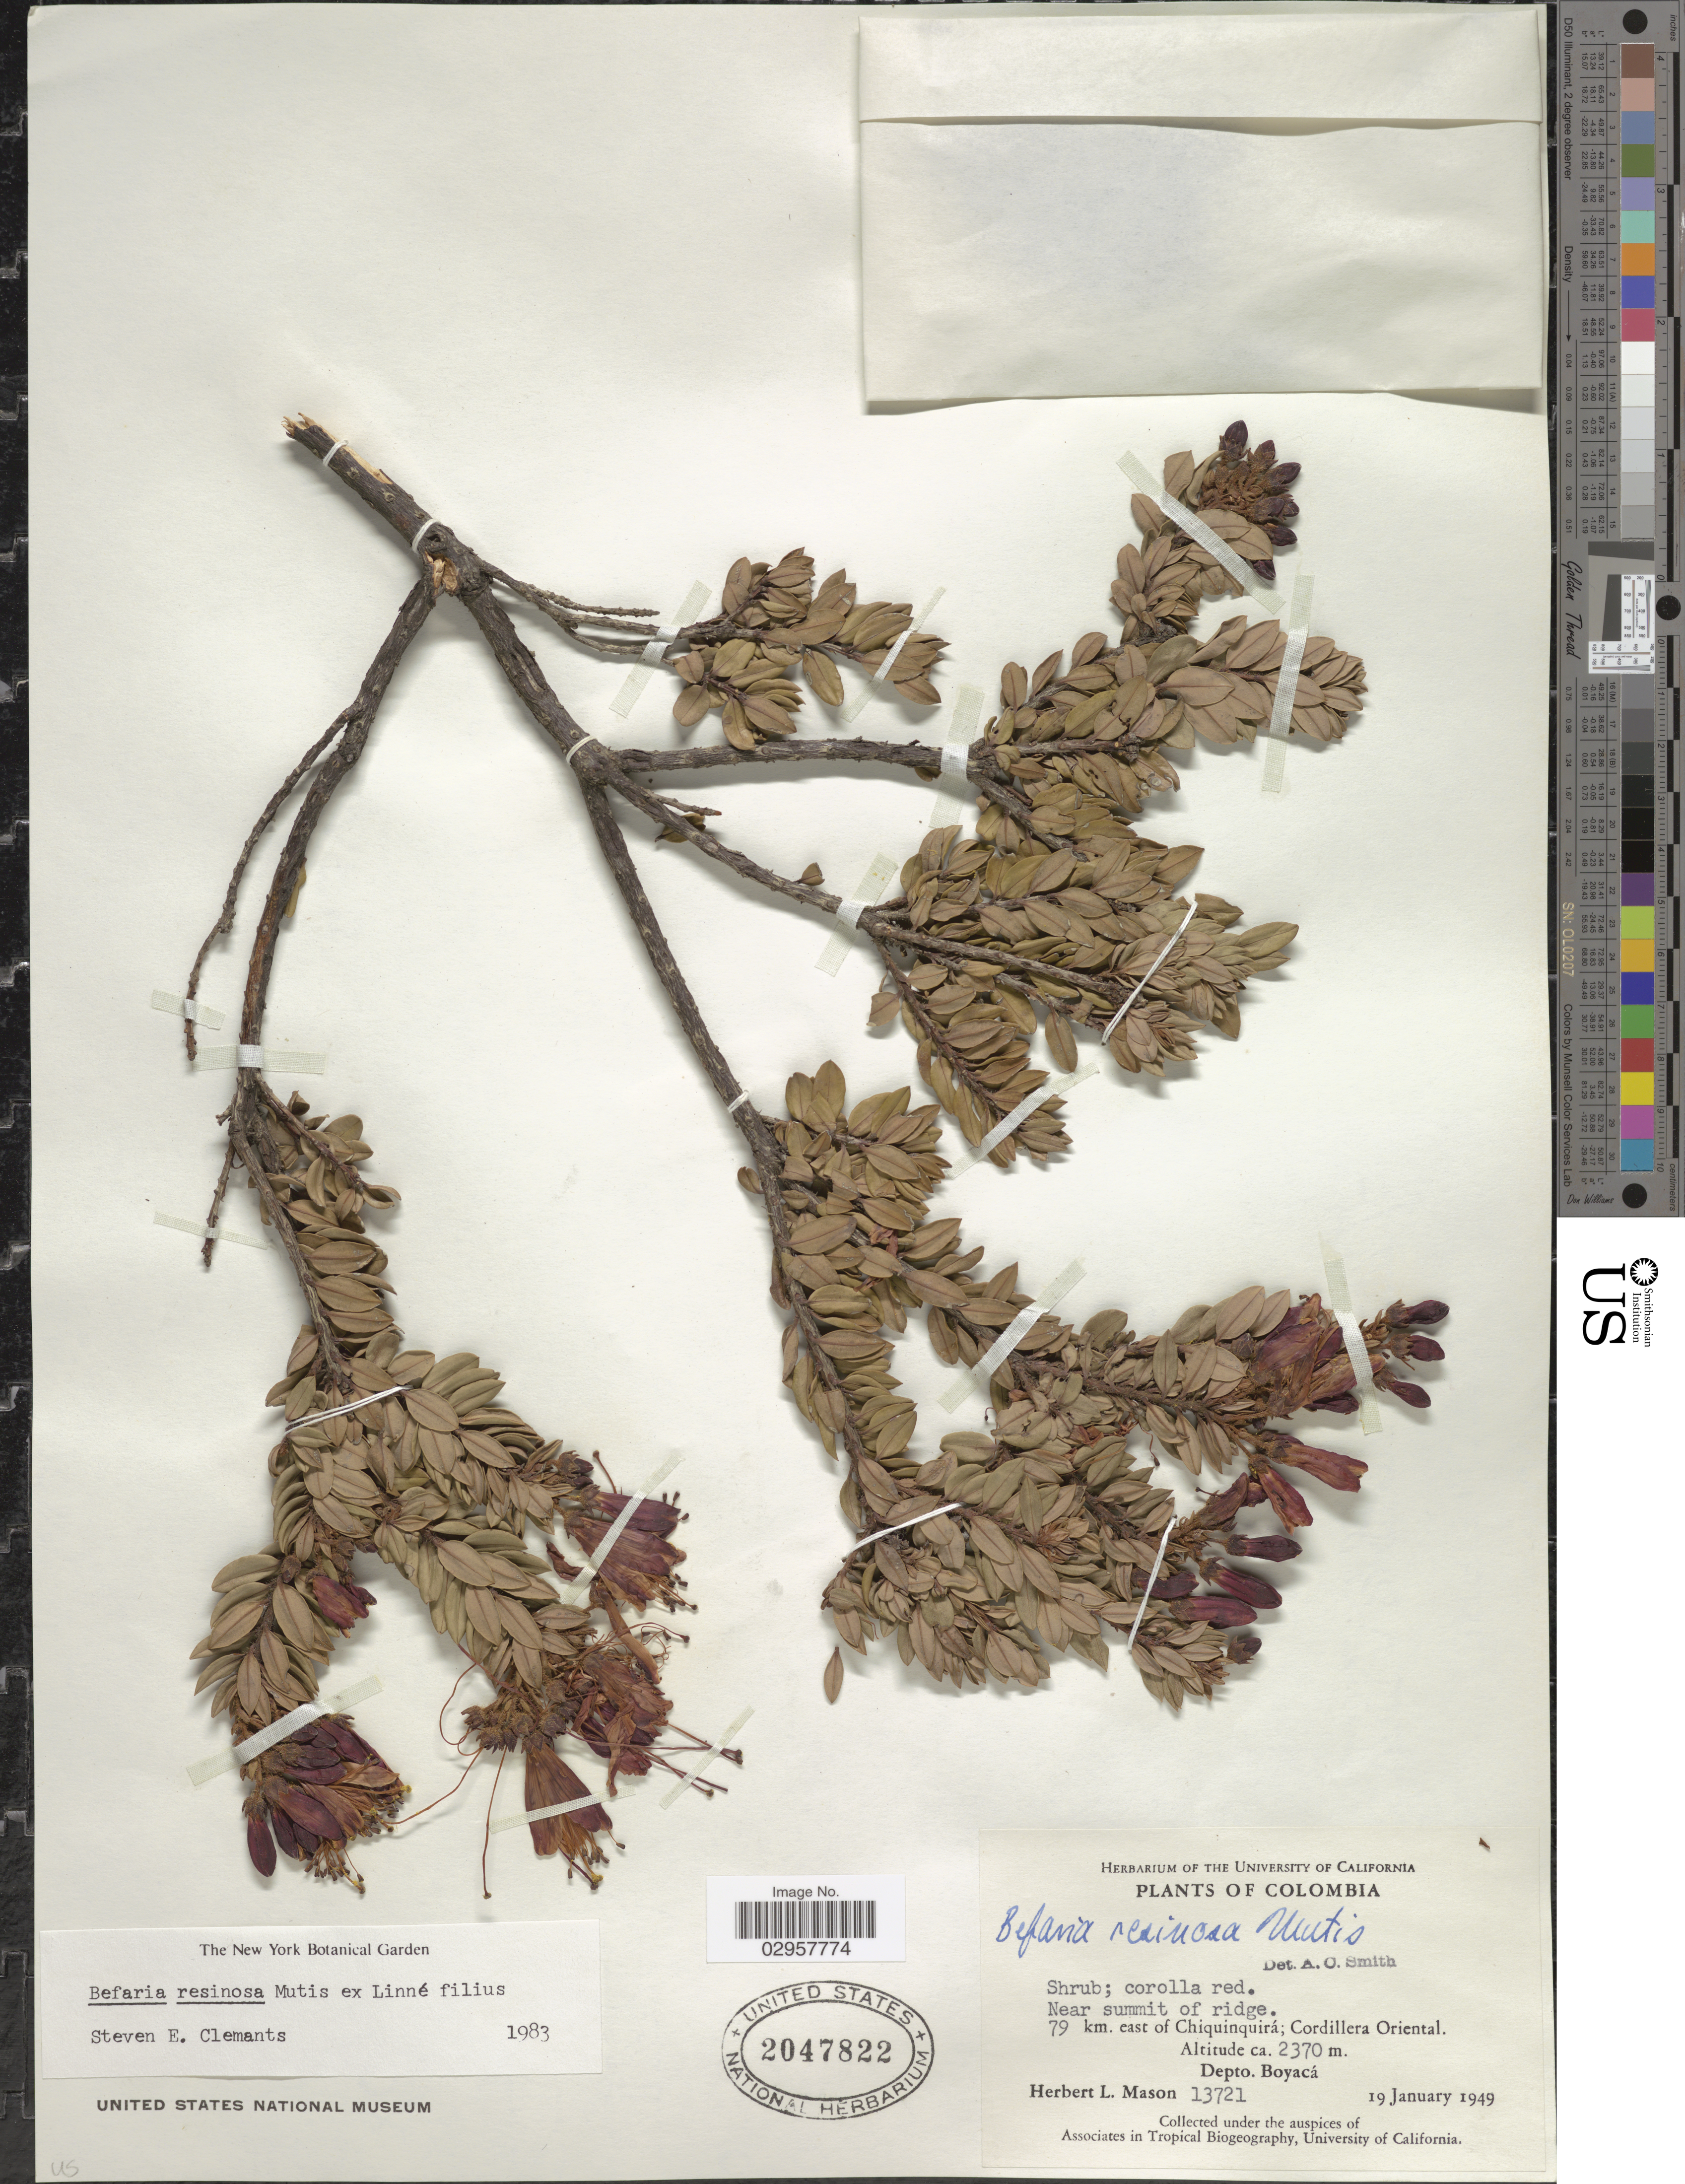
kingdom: Plantae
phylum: Tracheophyta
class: Magnoliopsida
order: Ericales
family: Ericaceae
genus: Befaria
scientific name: Befaria resinosa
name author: Mutis ex L. f.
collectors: H. L. Mason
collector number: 13721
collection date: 1949-01-19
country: Colombia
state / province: Boyacá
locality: Near summit of ridge. 79 km. east of Chiquinquirá; Cordillera Oriental. Depto. Boyacá.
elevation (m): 2370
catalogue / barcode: US 2047822